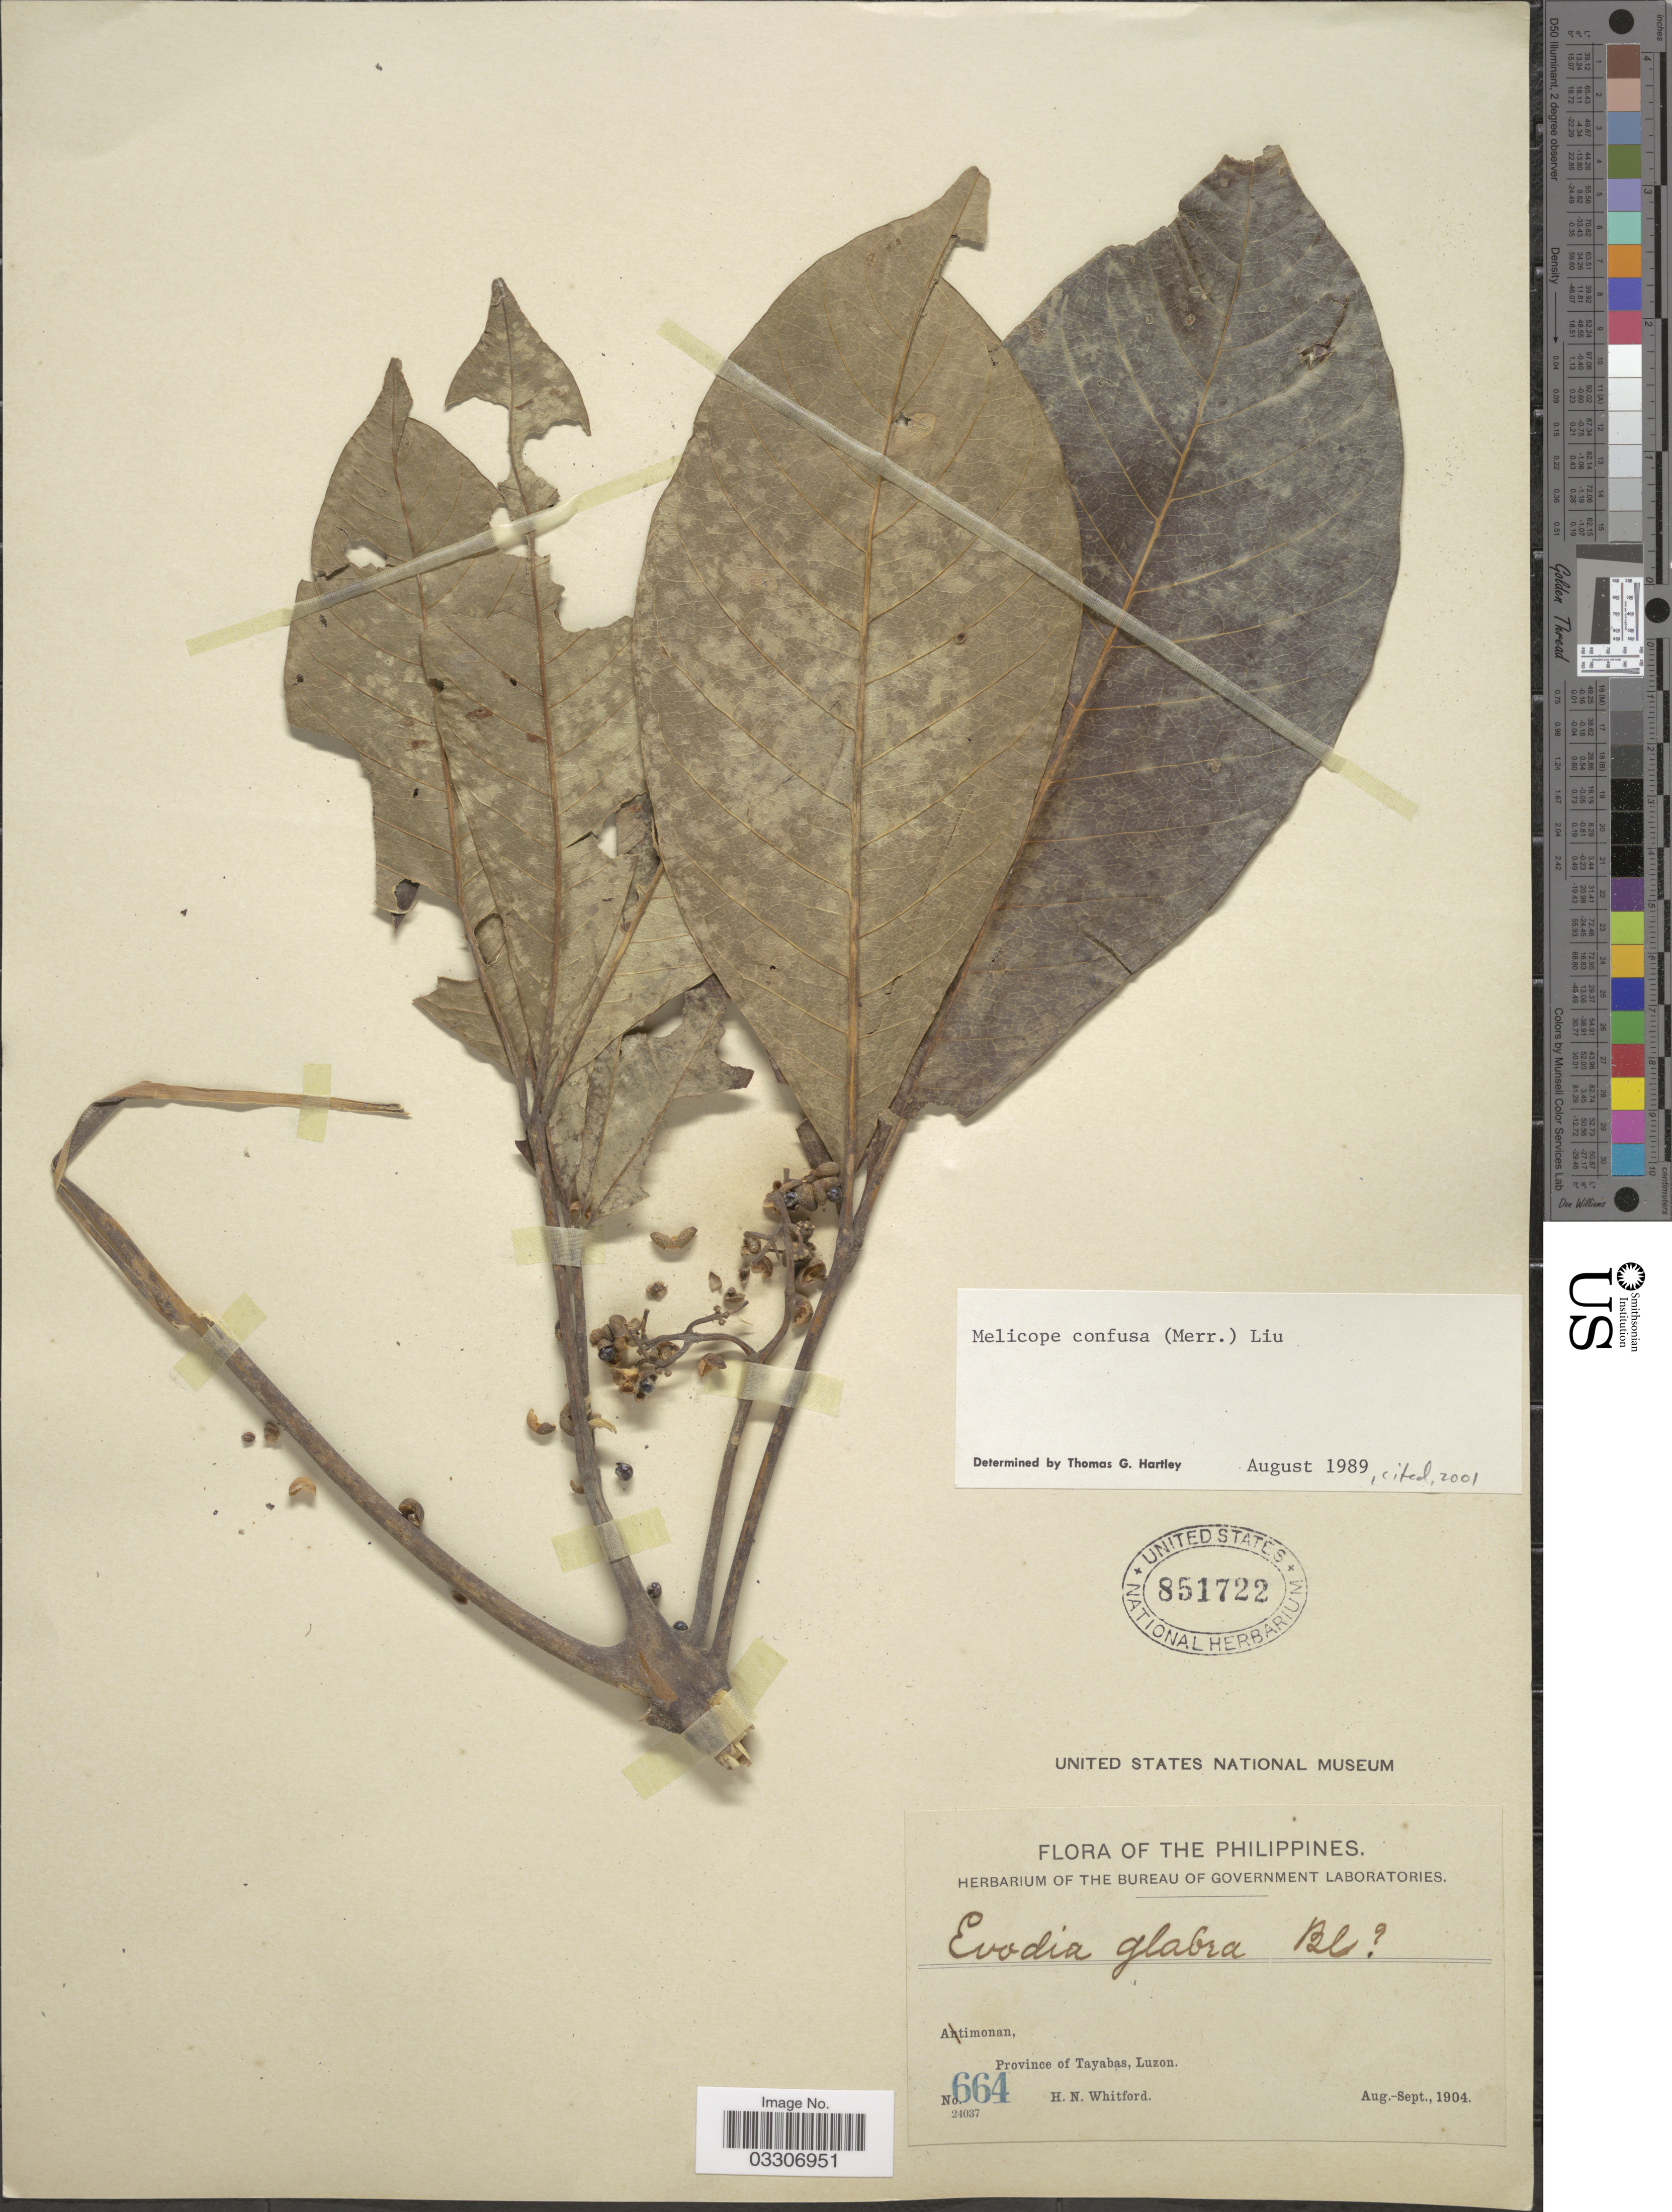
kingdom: Plantae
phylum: Tracheophyta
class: Magnoliopsida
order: Sapindales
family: Rutaceae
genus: Melicope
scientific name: Melicope confusa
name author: (Merr.) P.S. Liu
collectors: H. N. Whitford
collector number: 664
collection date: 1904-08/1904-09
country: Philippines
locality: Atimonan, Province of Tayabas, Luzon.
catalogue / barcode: US 851722